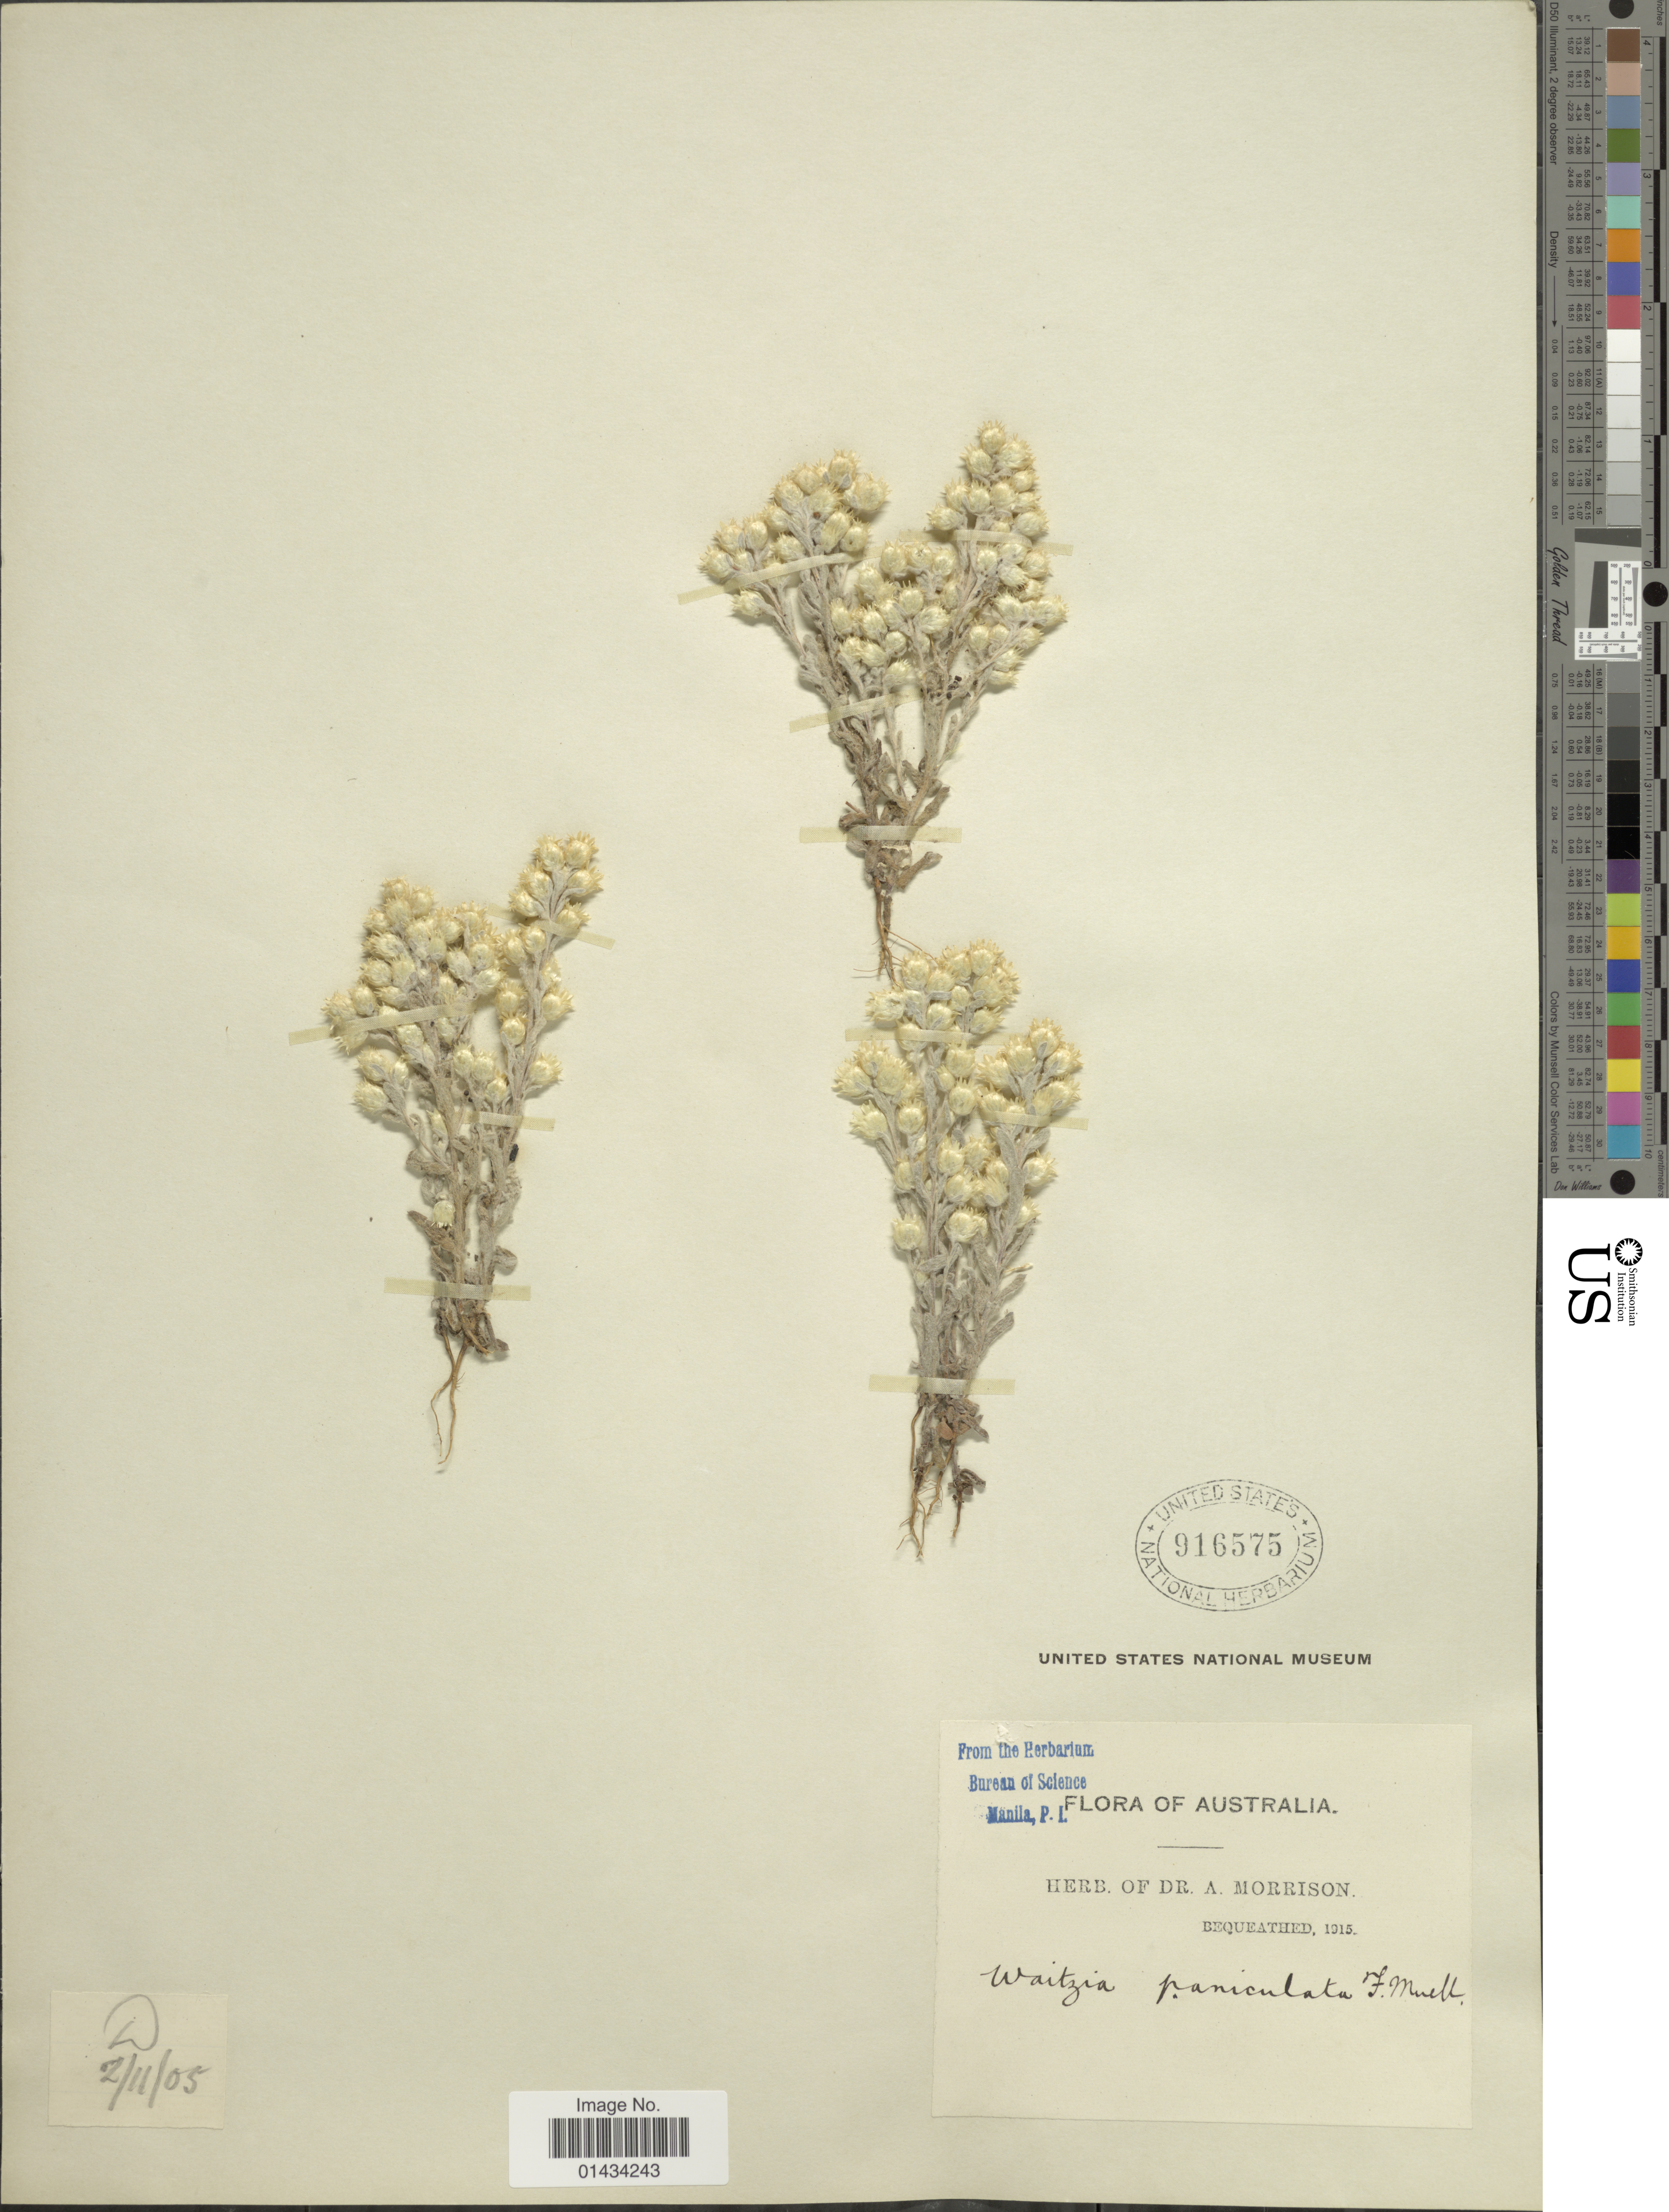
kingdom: Plantae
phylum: Tracheophyta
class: Magnoliopsida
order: Asterales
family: Asteraceae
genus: Waitzia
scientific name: Waitzia paniculata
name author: F. Muell. ex Benth.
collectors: ex herb. Dr. A. Morrison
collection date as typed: Transcribed d/m/y: 2/11/5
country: Australia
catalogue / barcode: US 916575